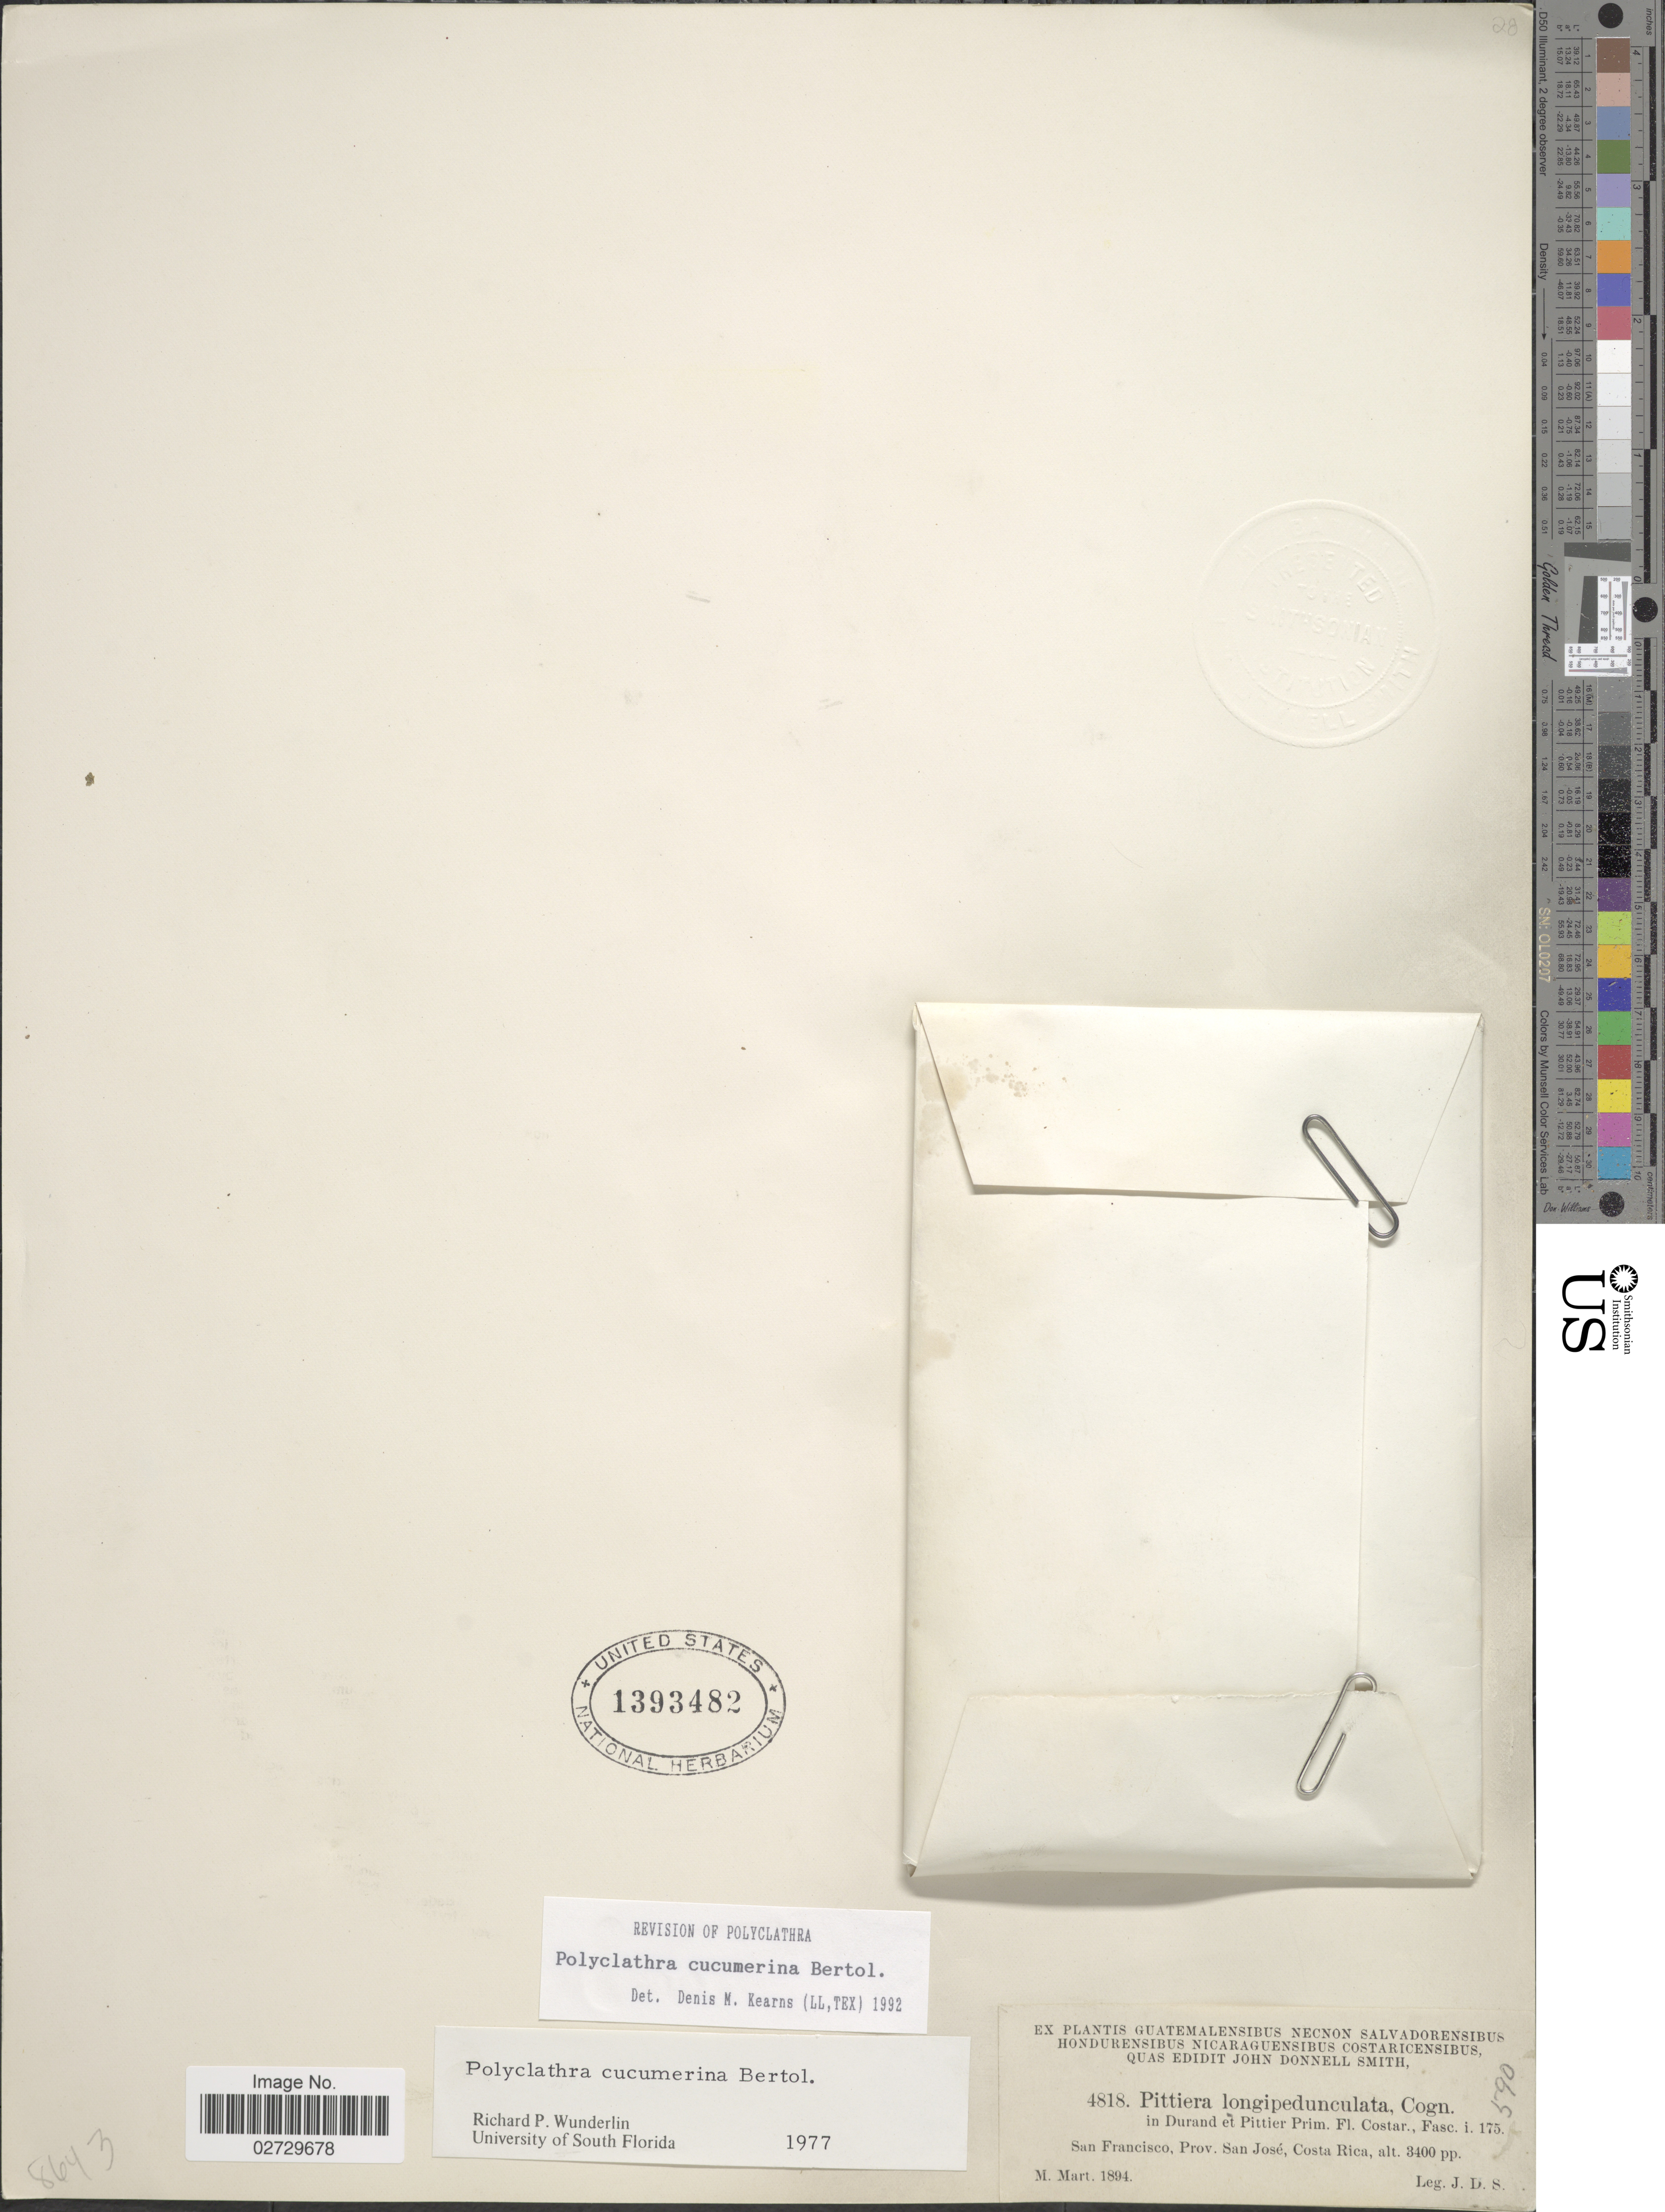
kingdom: Plantae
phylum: Tracheophyta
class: Magnoliopsida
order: Cucurbitales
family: Cucurbitaceae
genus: Polyclathra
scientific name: Polyclathra cucumerina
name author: Bertol.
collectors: J. Donnell Smith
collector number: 4818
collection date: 1894-03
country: Costa Rica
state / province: San José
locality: San Francisco, Prov. San Jose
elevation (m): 1036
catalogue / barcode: US 1393482